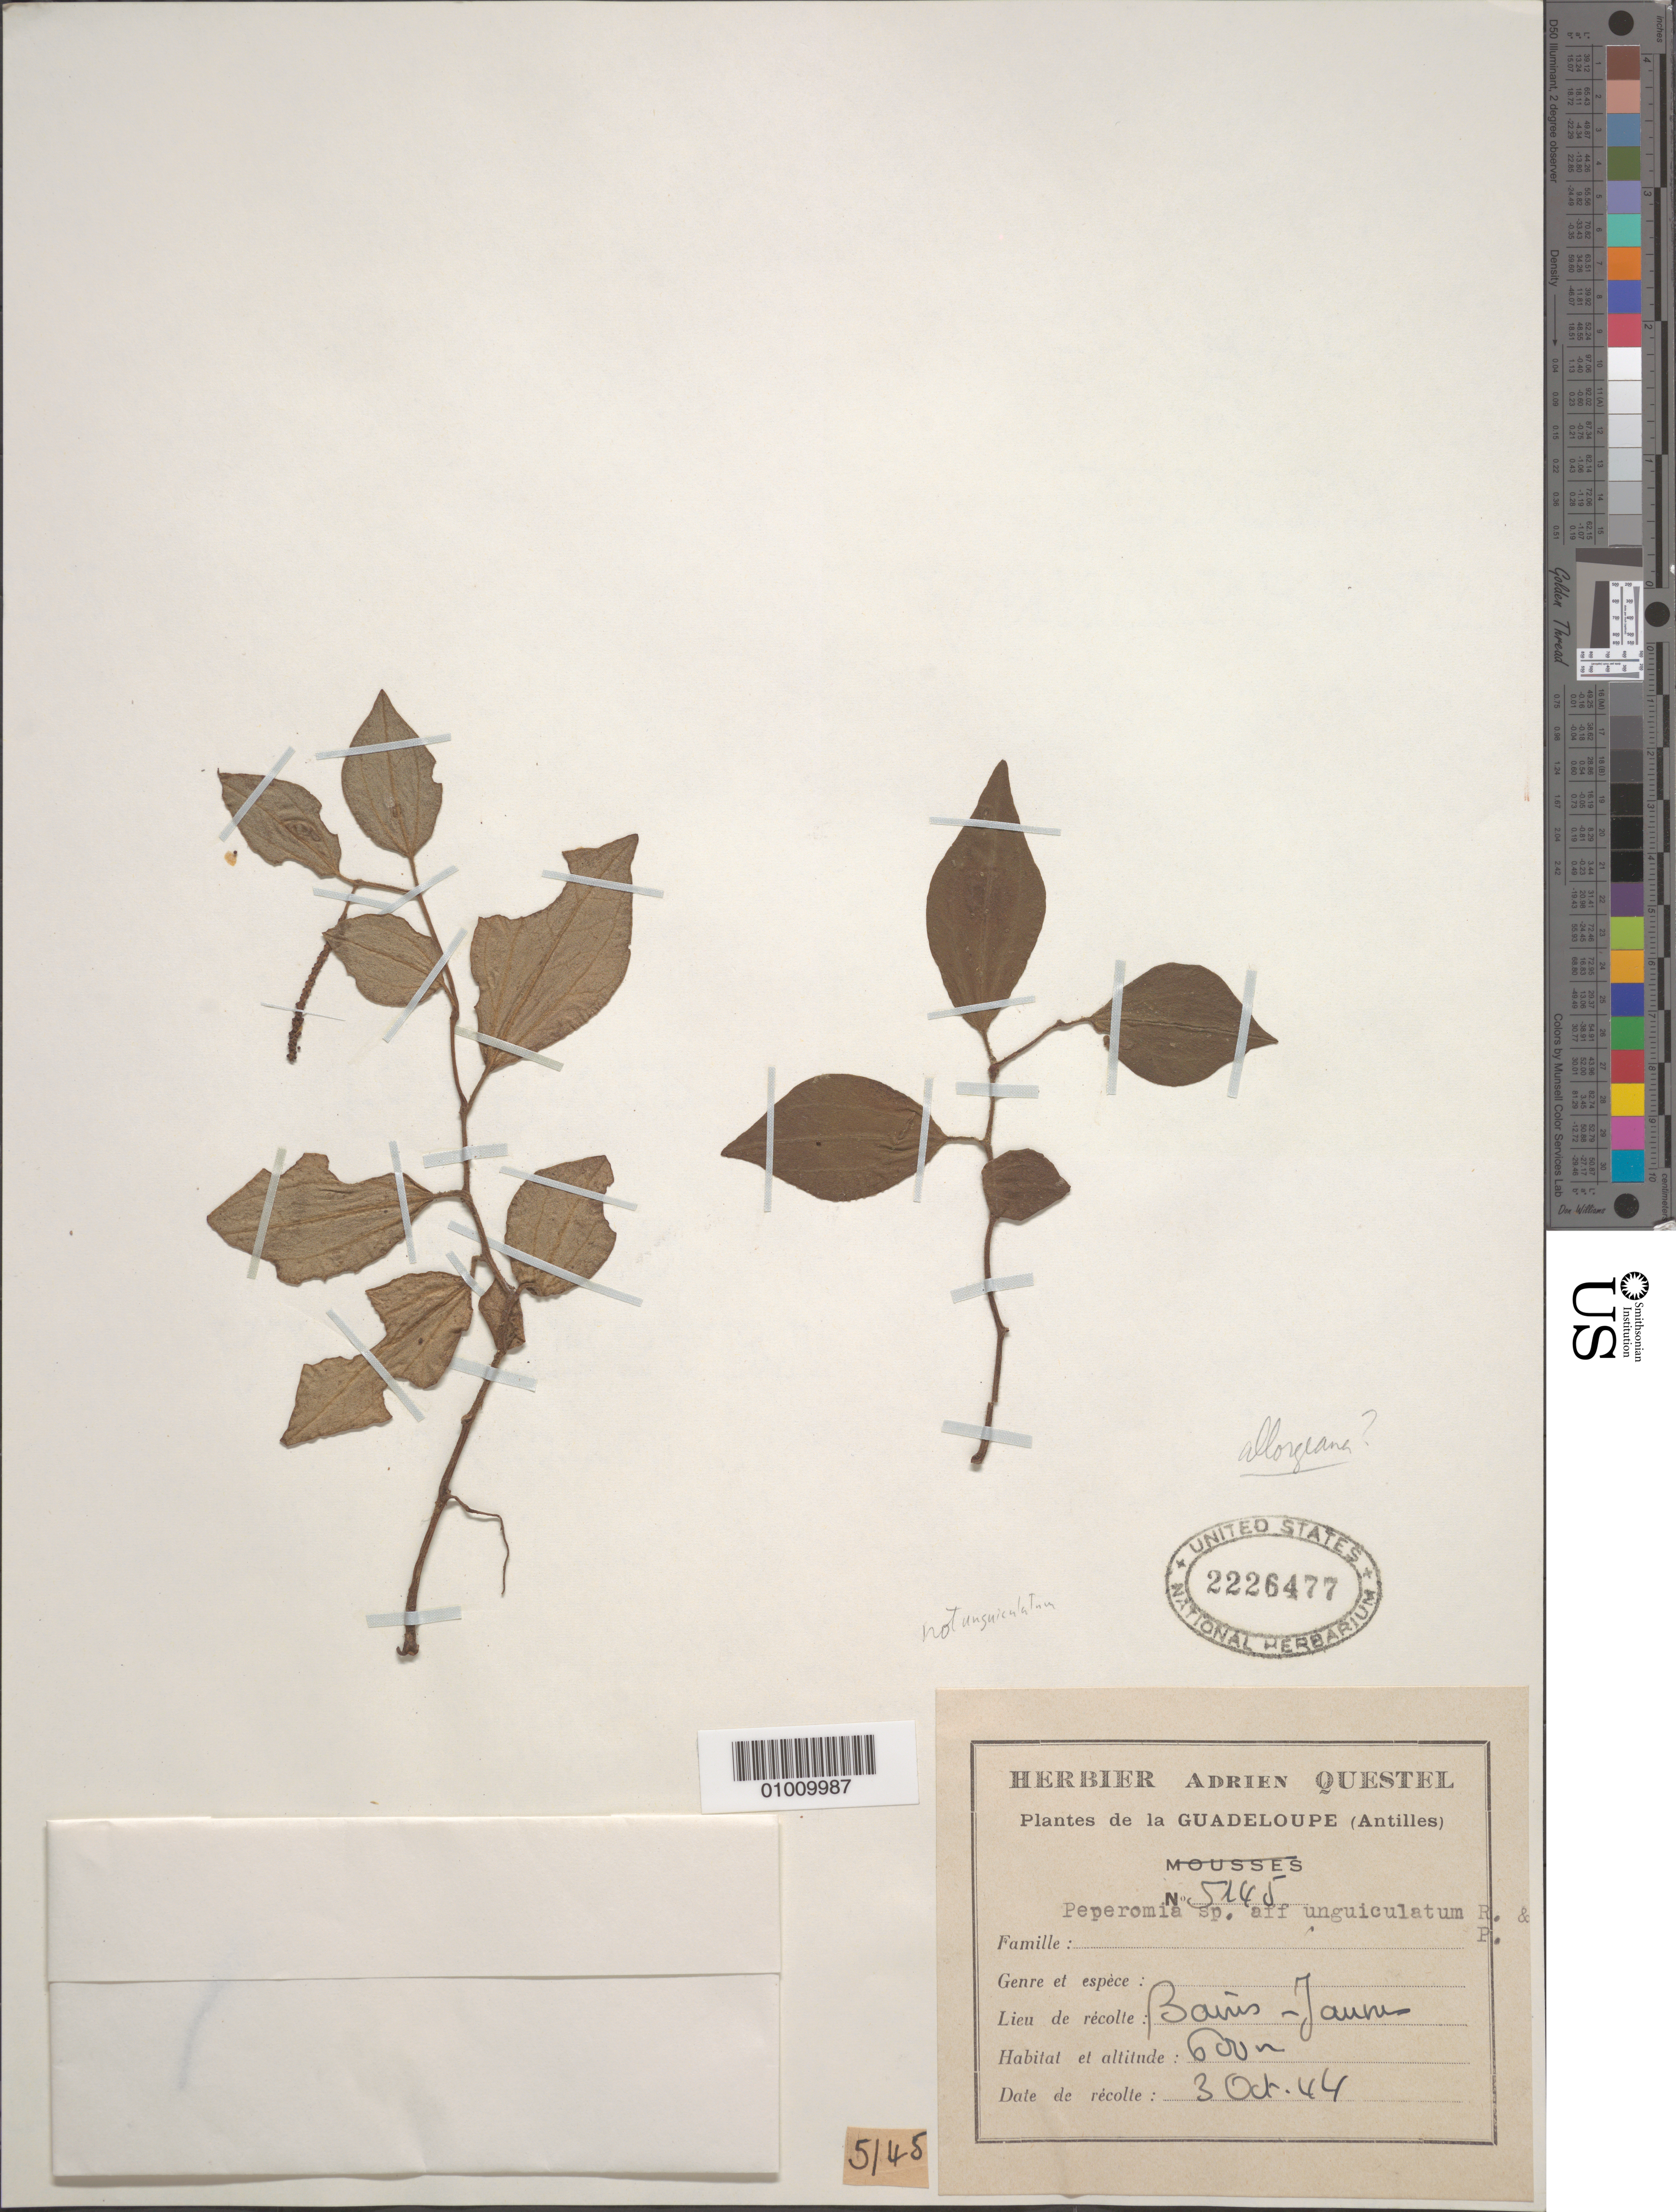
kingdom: Plantae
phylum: Tracheophyta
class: Magnoliopsida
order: Piperales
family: Piperaceae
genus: Peperomia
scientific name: Peperomia allorgeana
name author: Stehlé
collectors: A. Questel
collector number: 5145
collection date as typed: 03 Oct 1944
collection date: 1944-10-03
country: Guadeloupe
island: Basse Terre [Guadeloupe]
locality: Baires-Jaune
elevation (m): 600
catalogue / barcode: US 2226477